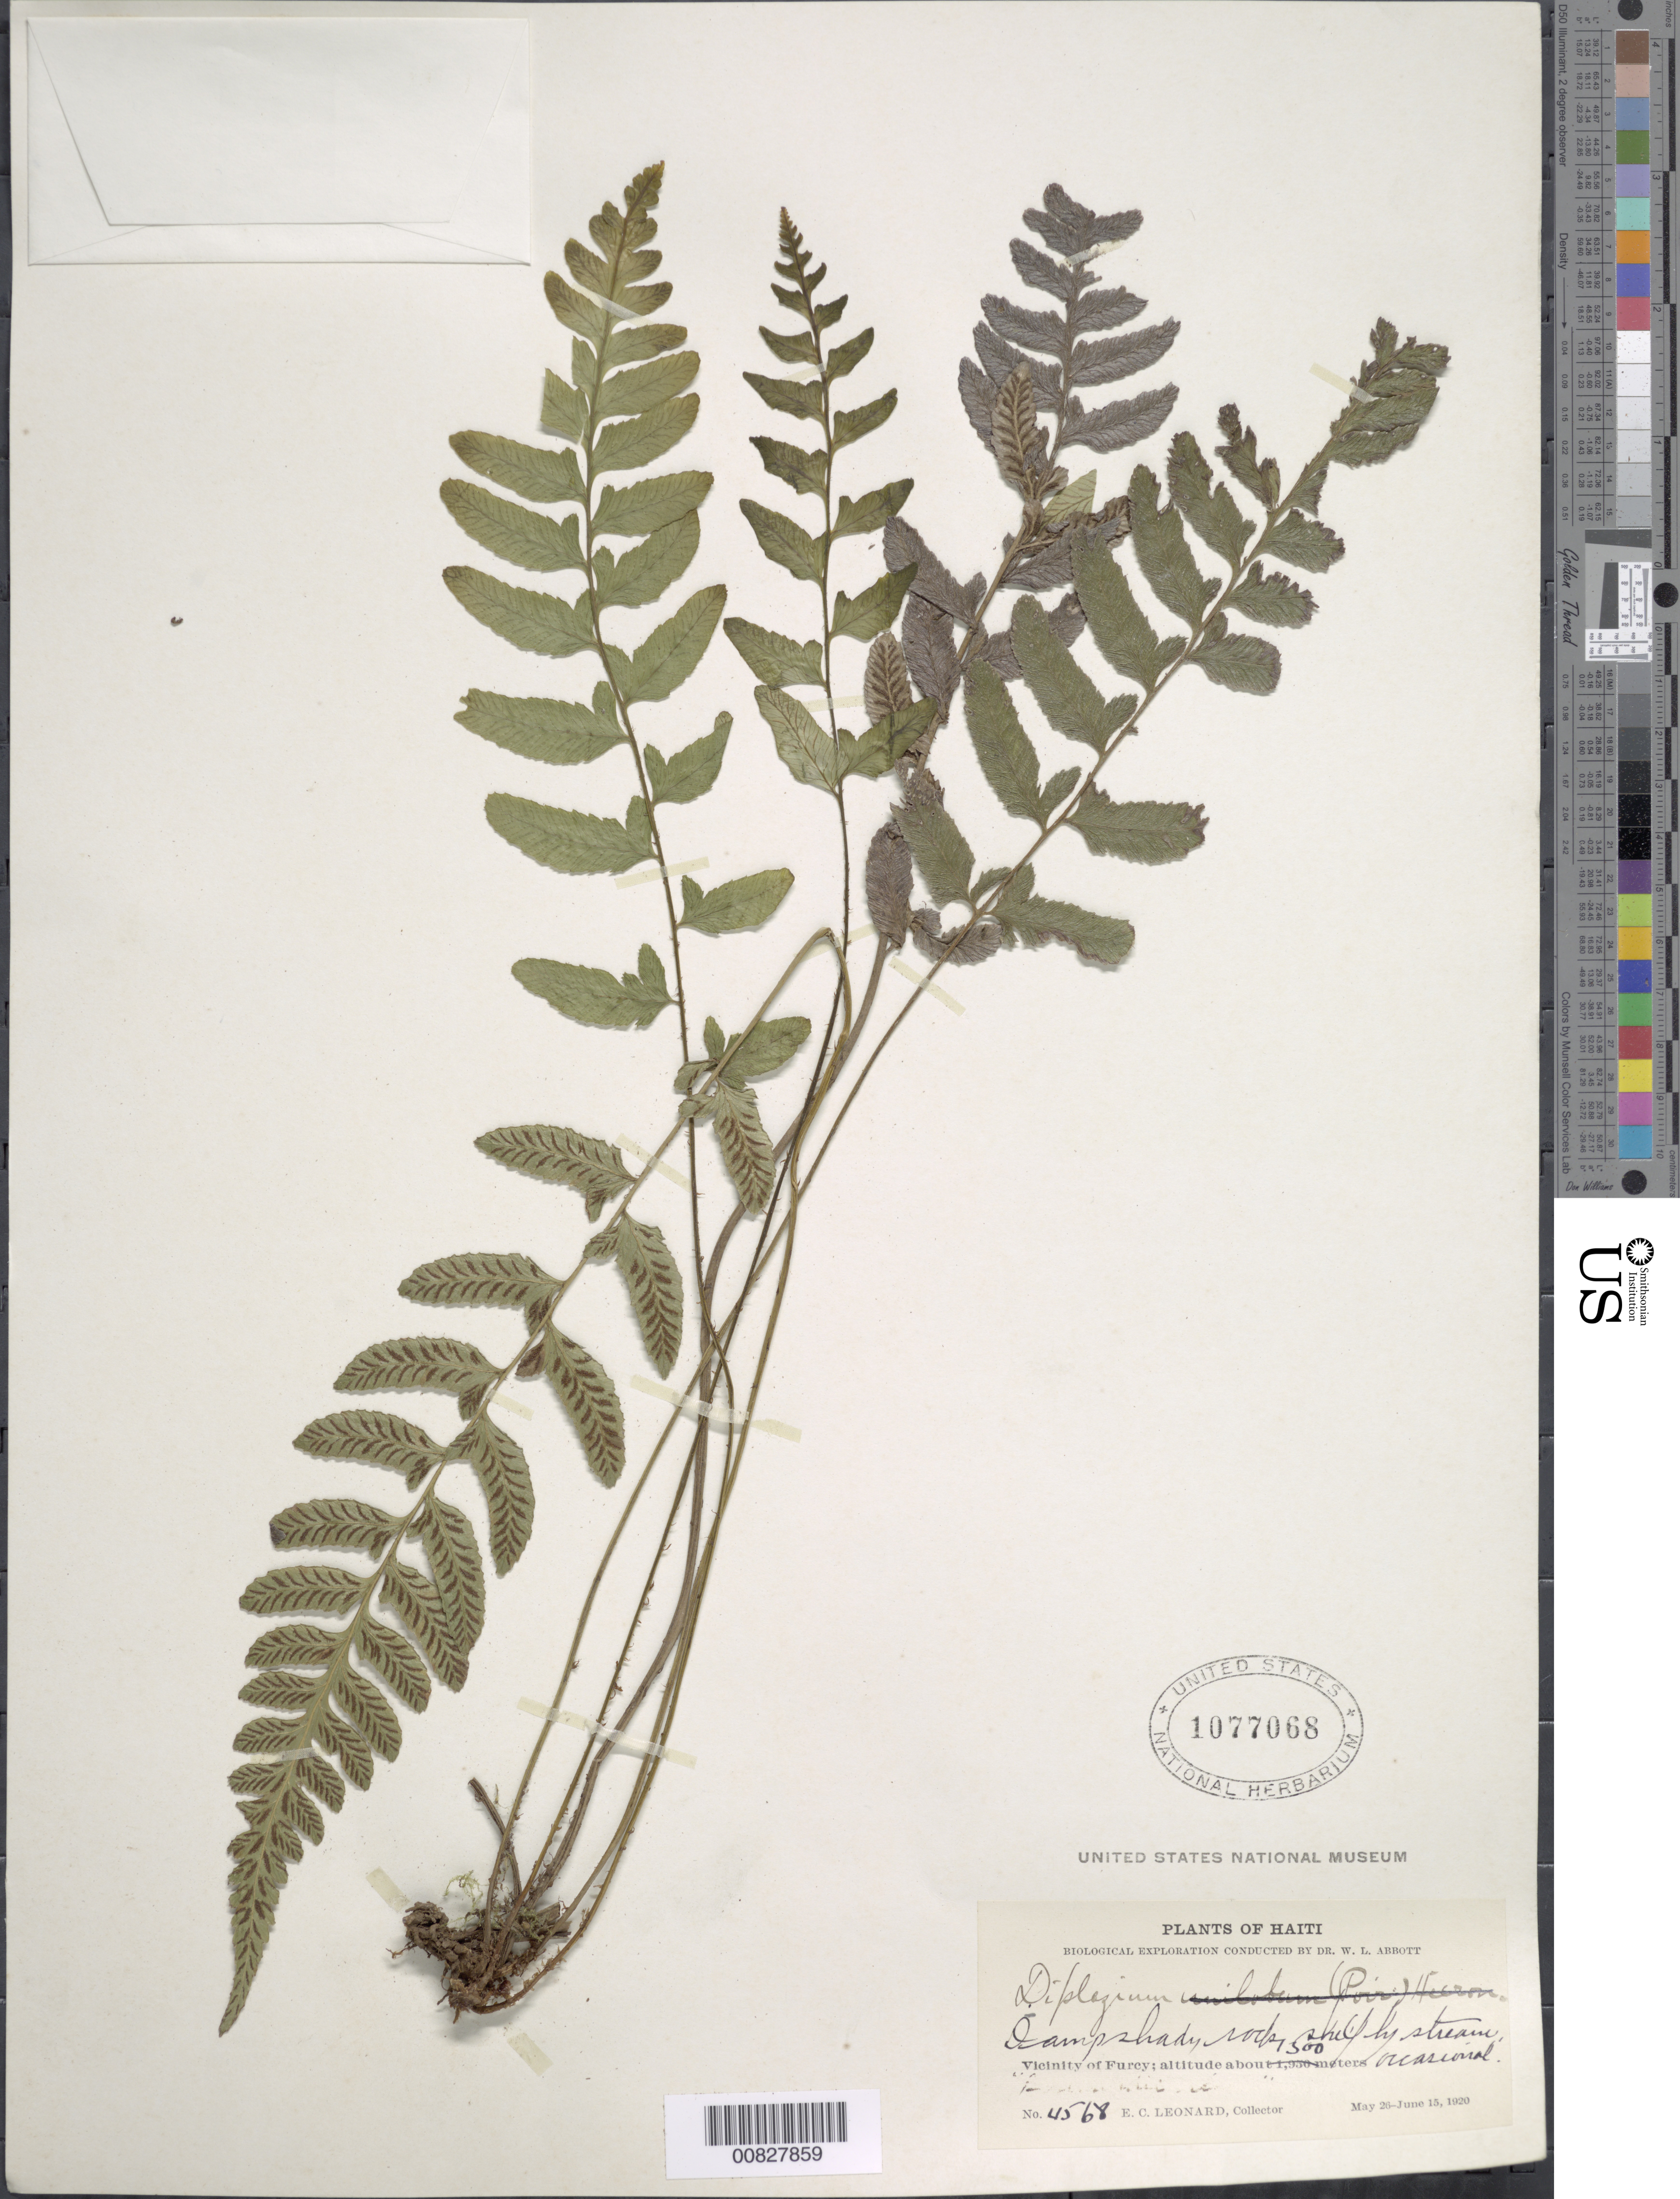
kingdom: Plantae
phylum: Tracheophyta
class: Polypodiopsida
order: Polypodiales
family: Athyriaceae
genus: Diplazium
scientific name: Diplazium unilobum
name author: (Poir.) Hieron.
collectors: E. C. Leonard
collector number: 4568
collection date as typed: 26 May 1920 to 15 Jun 1920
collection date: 1920-05-26/1920-06-15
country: Haiti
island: Hispaniola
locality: Furcy vicinity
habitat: Damp shady rock shelf by stream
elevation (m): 1300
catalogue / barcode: US 1077068